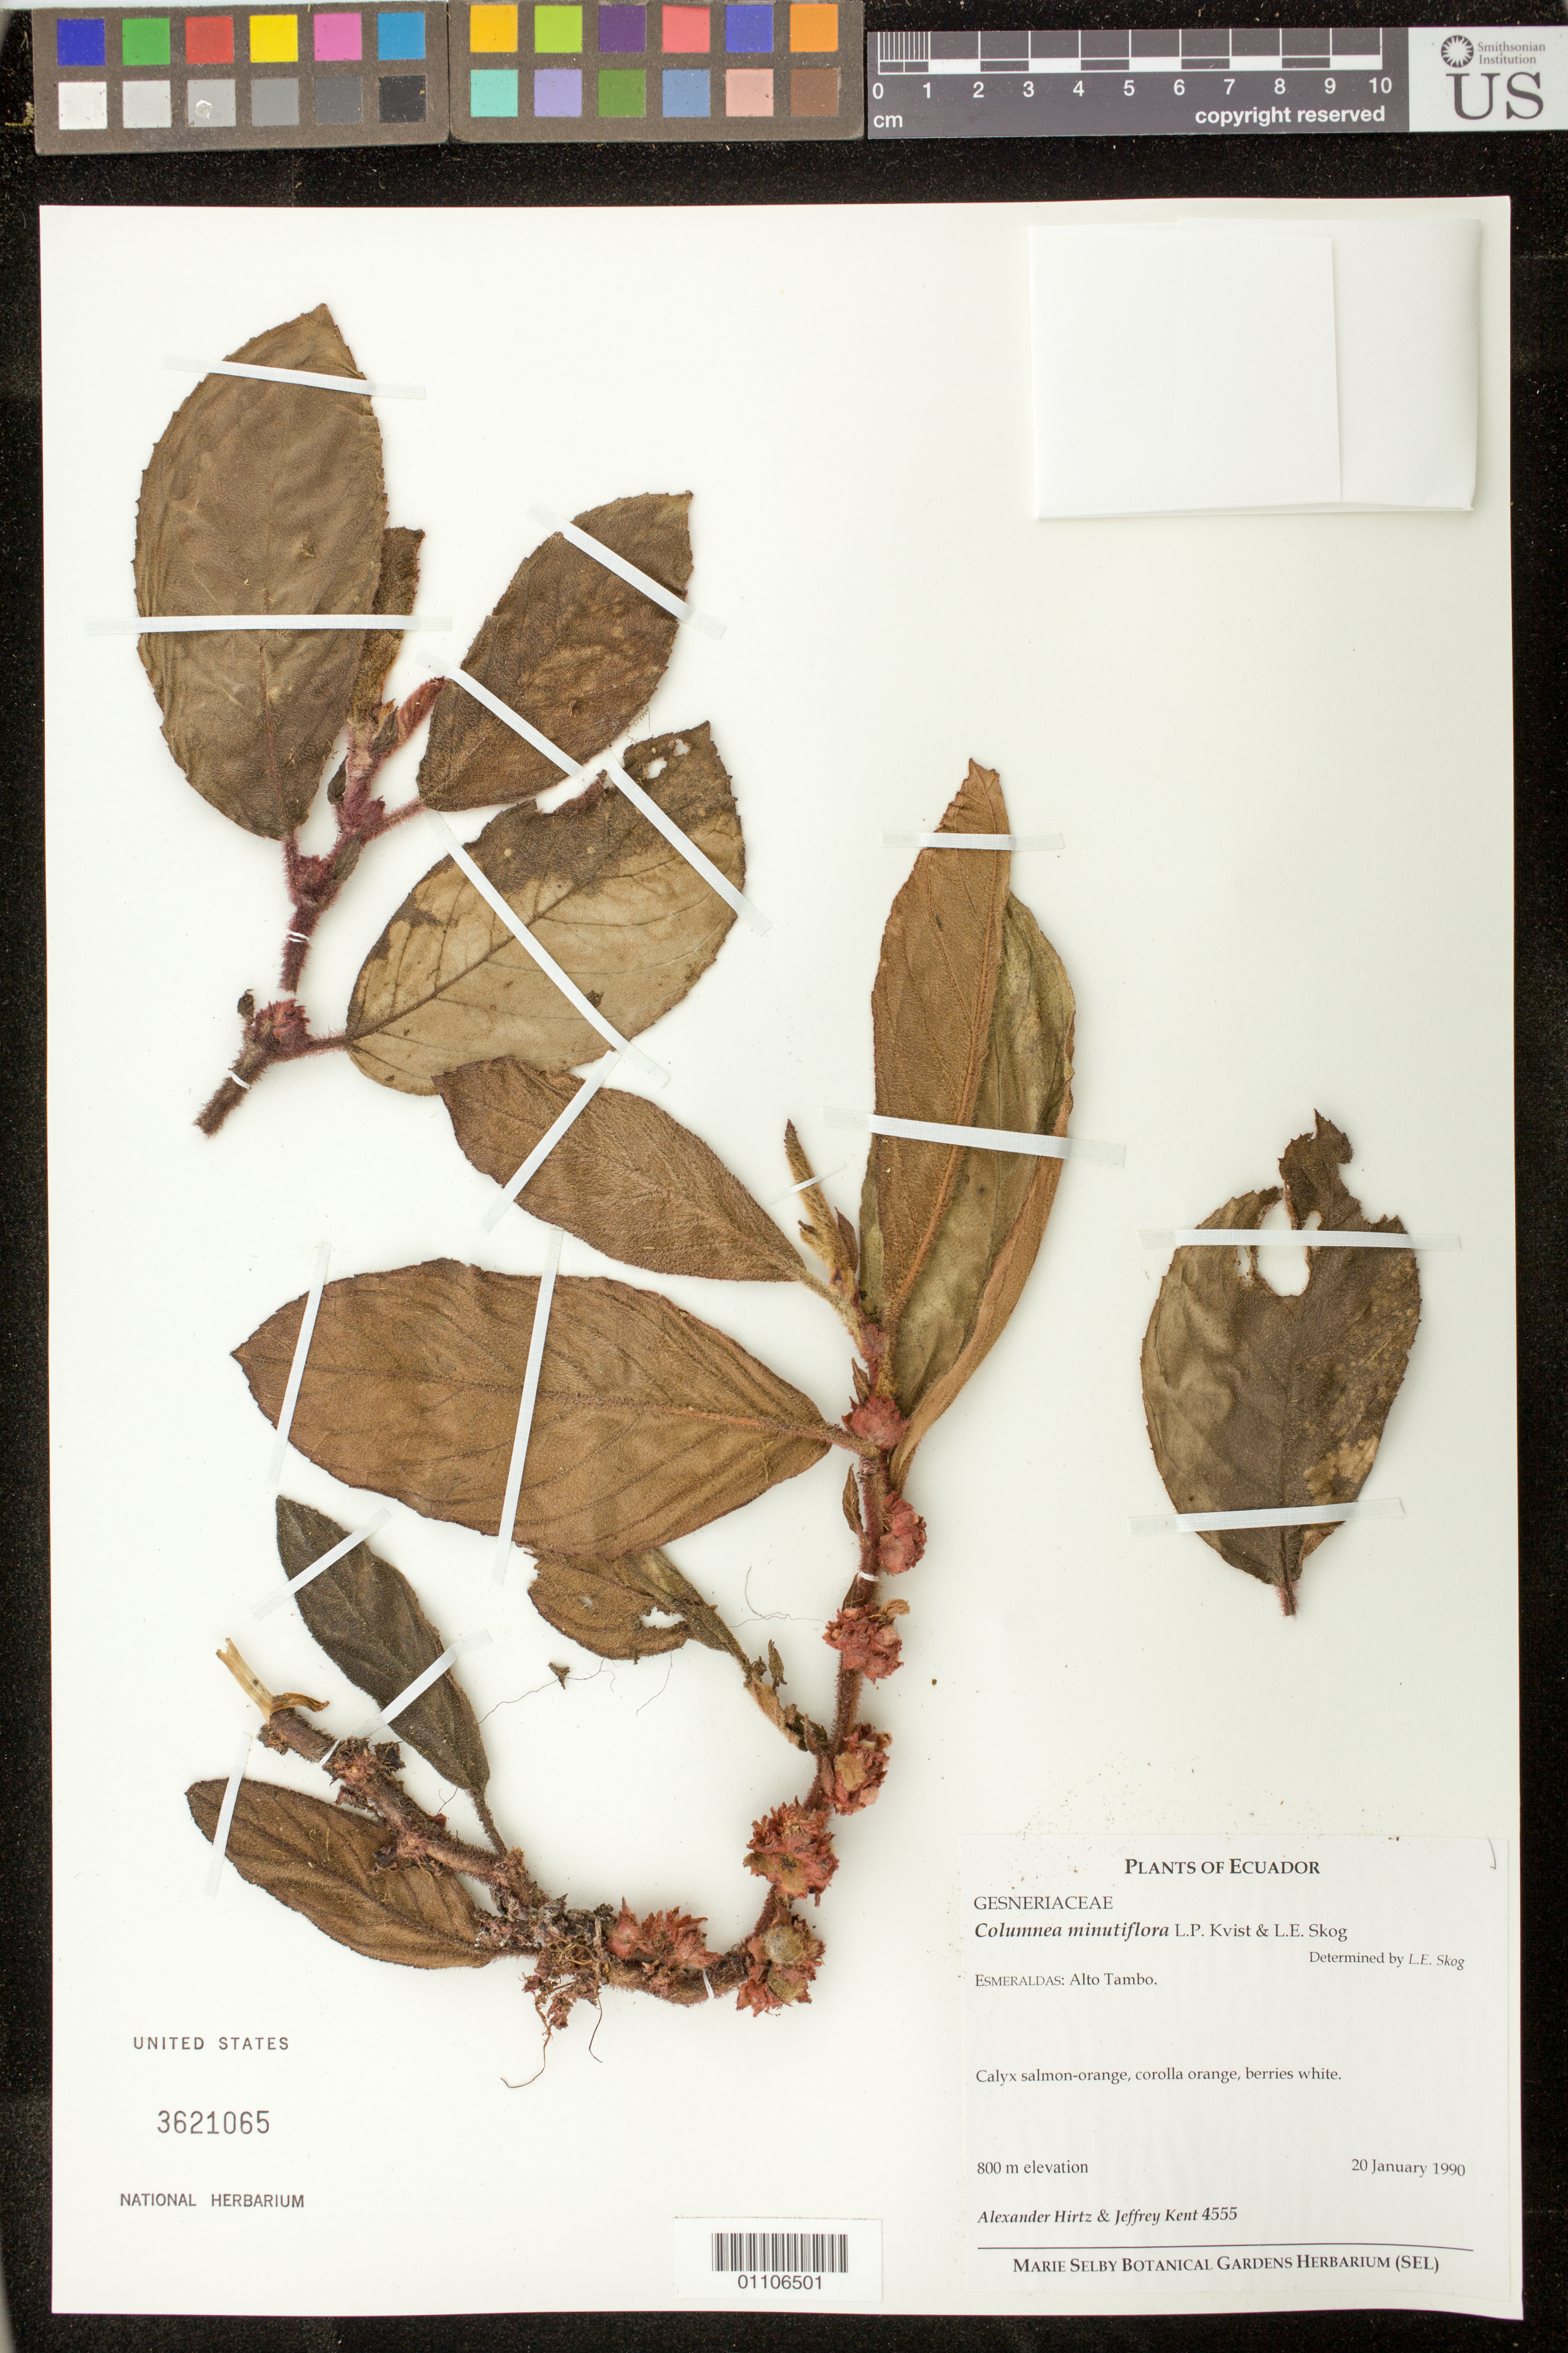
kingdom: Plantae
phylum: Tracheophyta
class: Magnoliopsida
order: Lamiales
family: Gesneriaceae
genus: Columnea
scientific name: Columnea flavohirsuta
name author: J.L. Clark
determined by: Clark, J. L.; Skog, Laurence E.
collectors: A. Hirtz & J. Kent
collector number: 4555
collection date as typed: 20 Jan 1990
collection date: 1990-01-20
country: Ecuador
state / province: Esmeraldas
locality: Esmeraldas: Alto Tambo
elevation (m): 800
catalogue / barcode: US 3621065